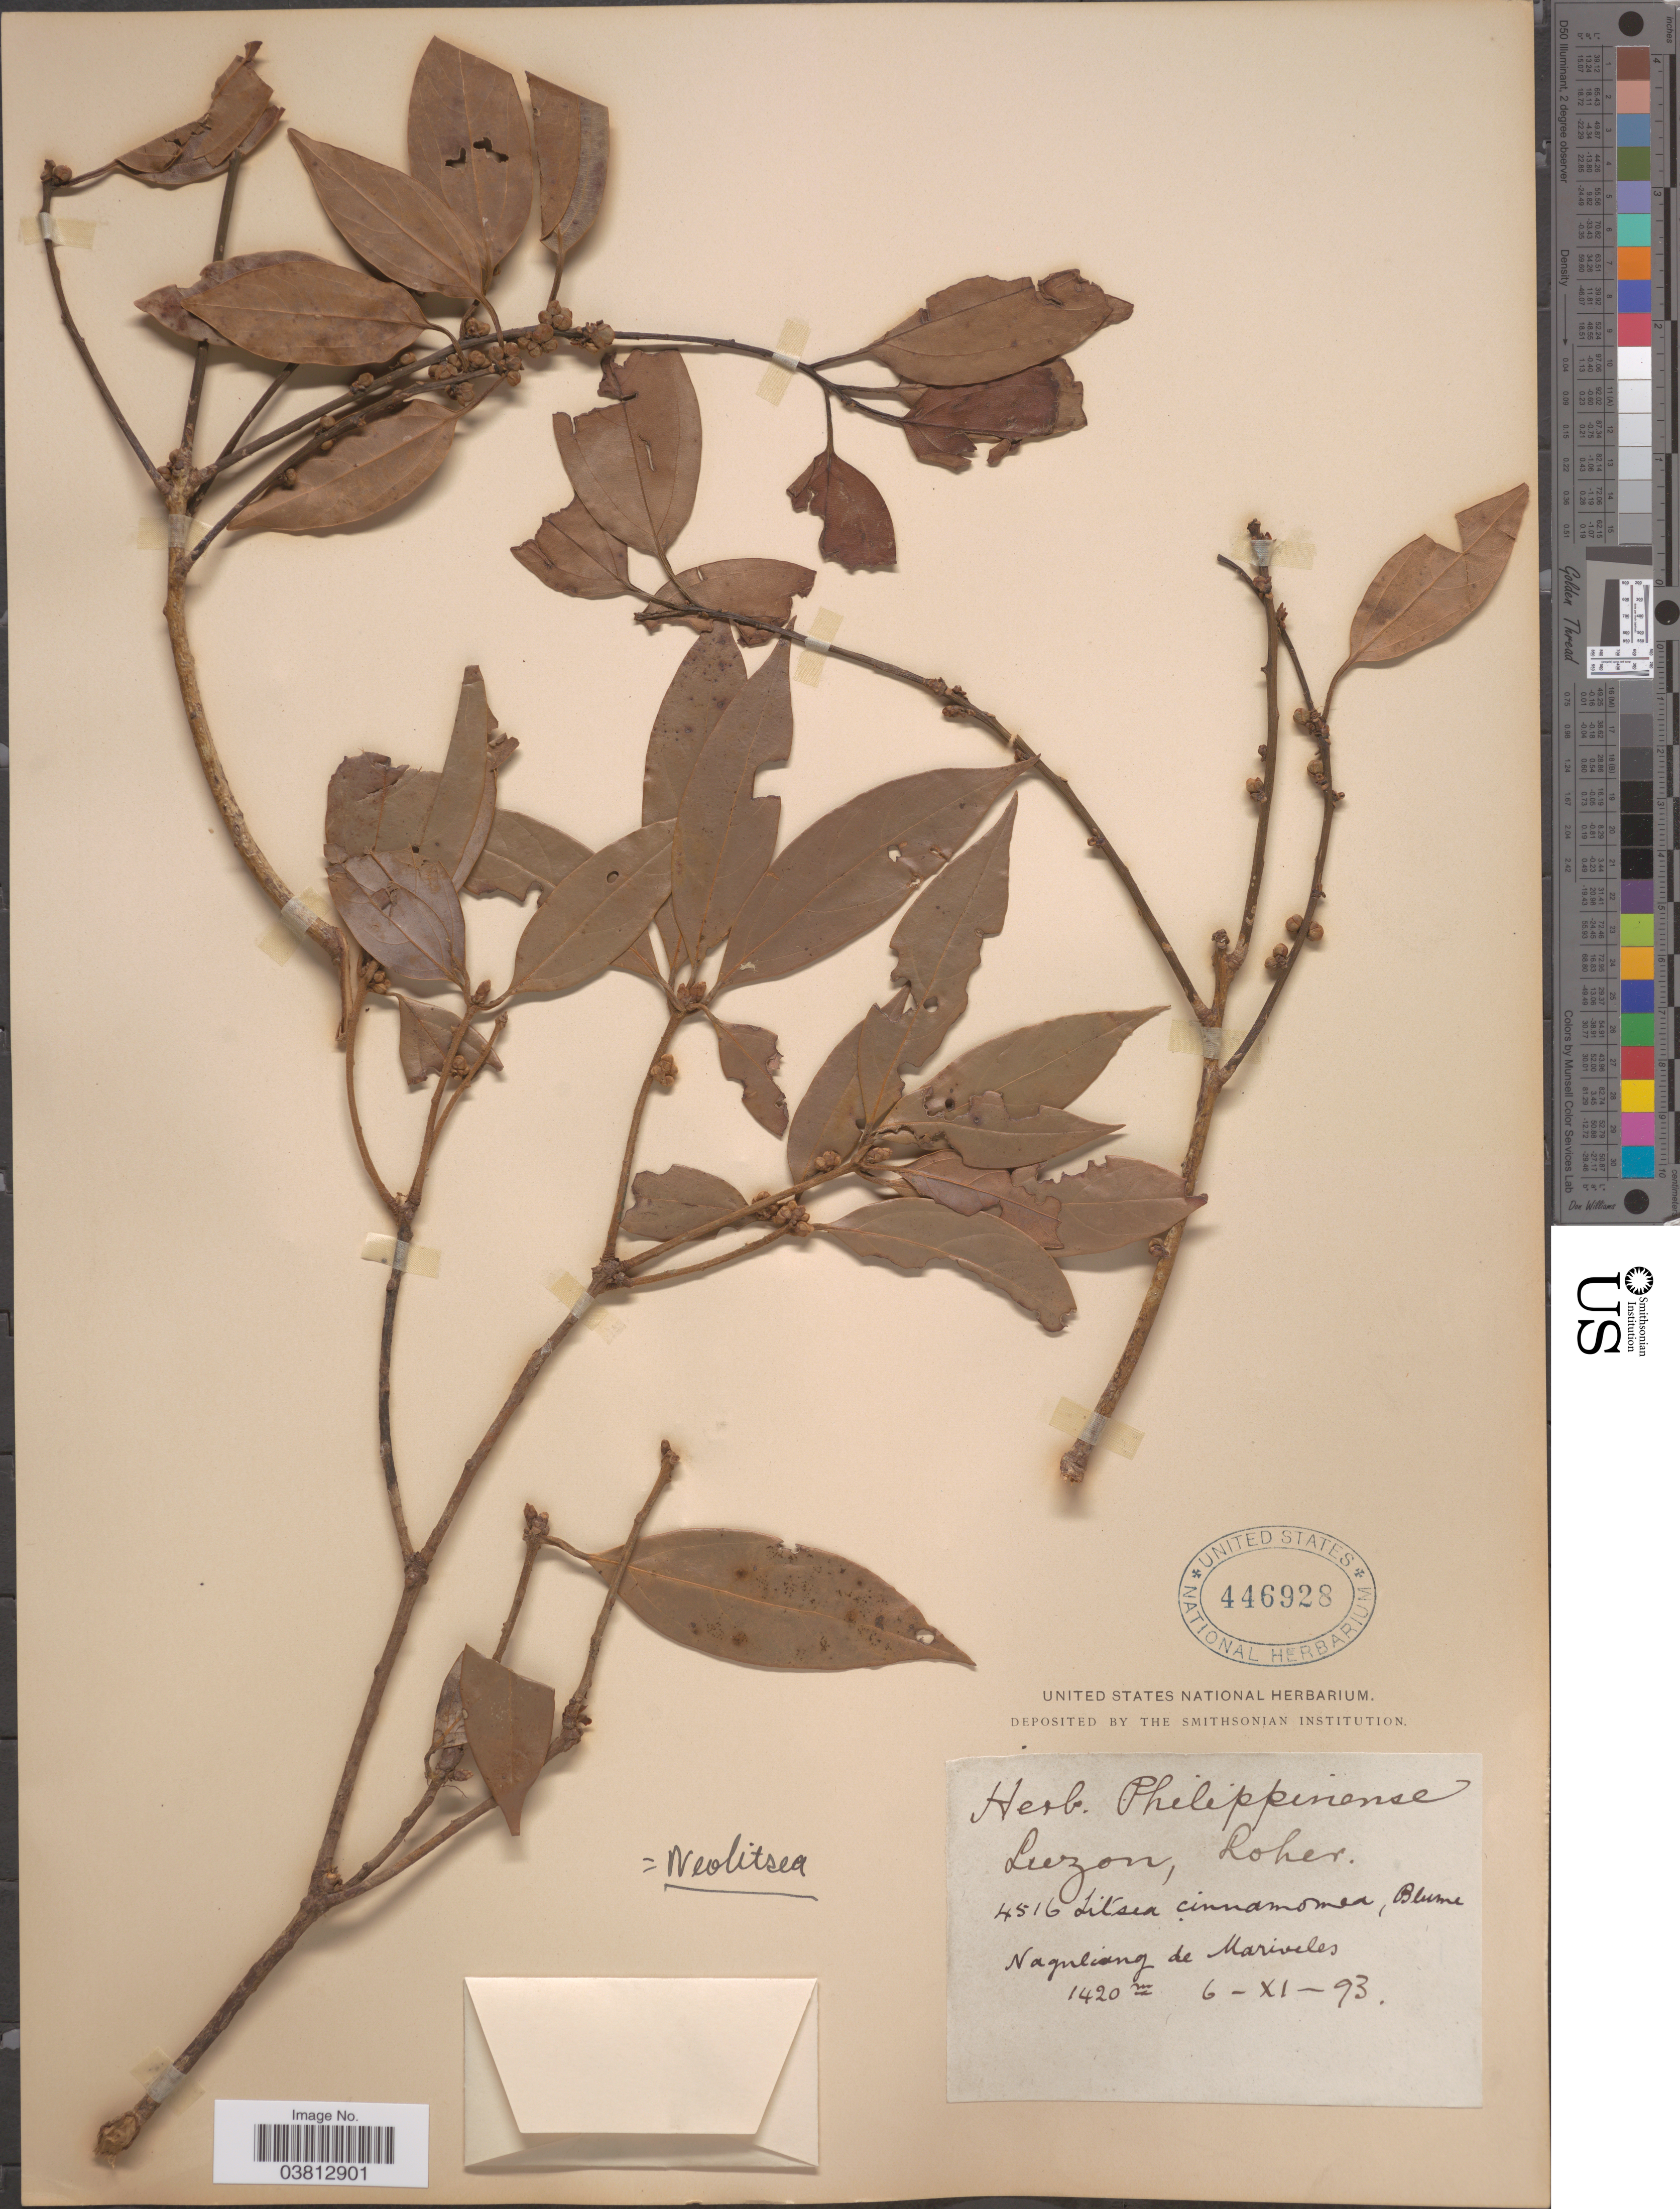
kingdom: Plantae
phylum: Tracheophyta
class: Magnoliopsida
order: Laurales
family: Lauraceae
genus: Neolitsea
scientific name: Neolitsea sp.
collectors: Loher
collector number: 4516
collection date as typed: Transcribed d/m/y: 6/11/93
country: Philippines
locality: Luzon. Naguliang de Mariveles.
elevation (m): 1420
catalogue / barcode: US 446928